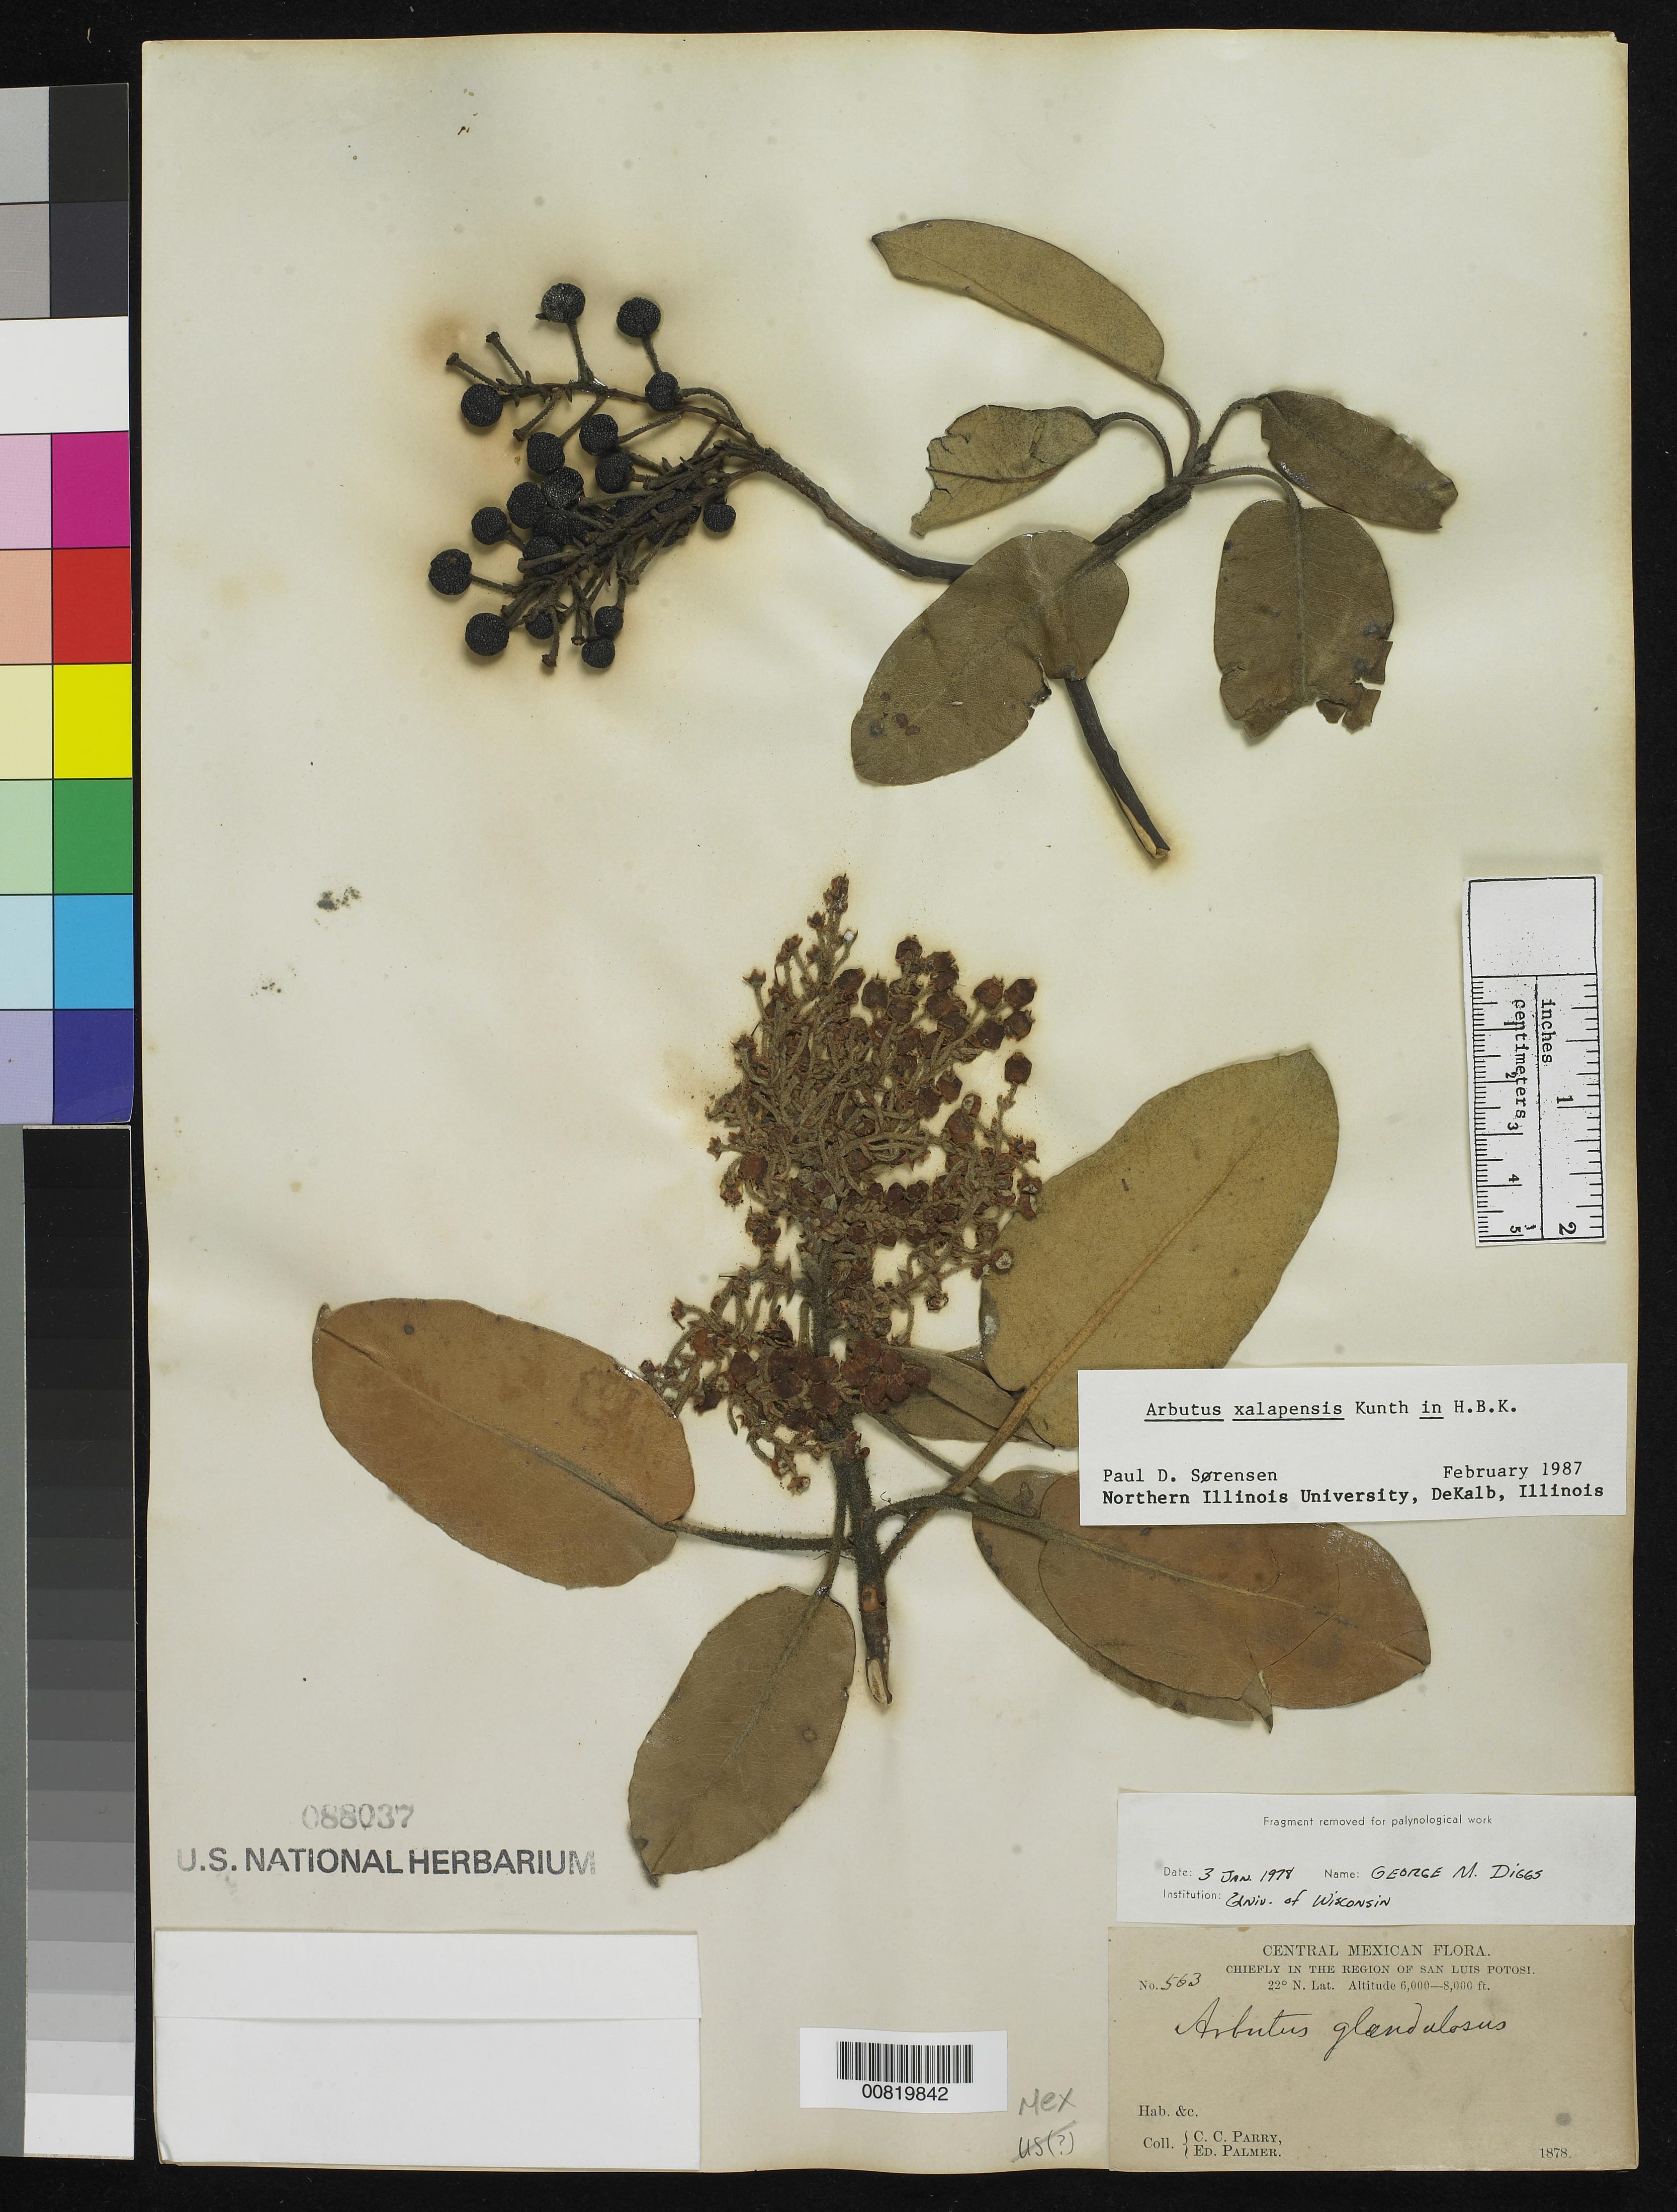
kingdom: Plantae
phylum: Tracheophyta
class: Magnoliopsida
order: Ericales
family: Ericaceae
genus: Arbutus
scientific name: Arbutus xalapensis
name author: Kunth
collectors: C. C. Parry & E. Palmer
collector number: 563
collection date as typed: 1878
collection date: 1878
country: Mexico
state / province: San Luis Potosí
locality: Chiefly in the region of San Luis Potosí.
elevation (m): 1829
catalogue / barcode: US 88037